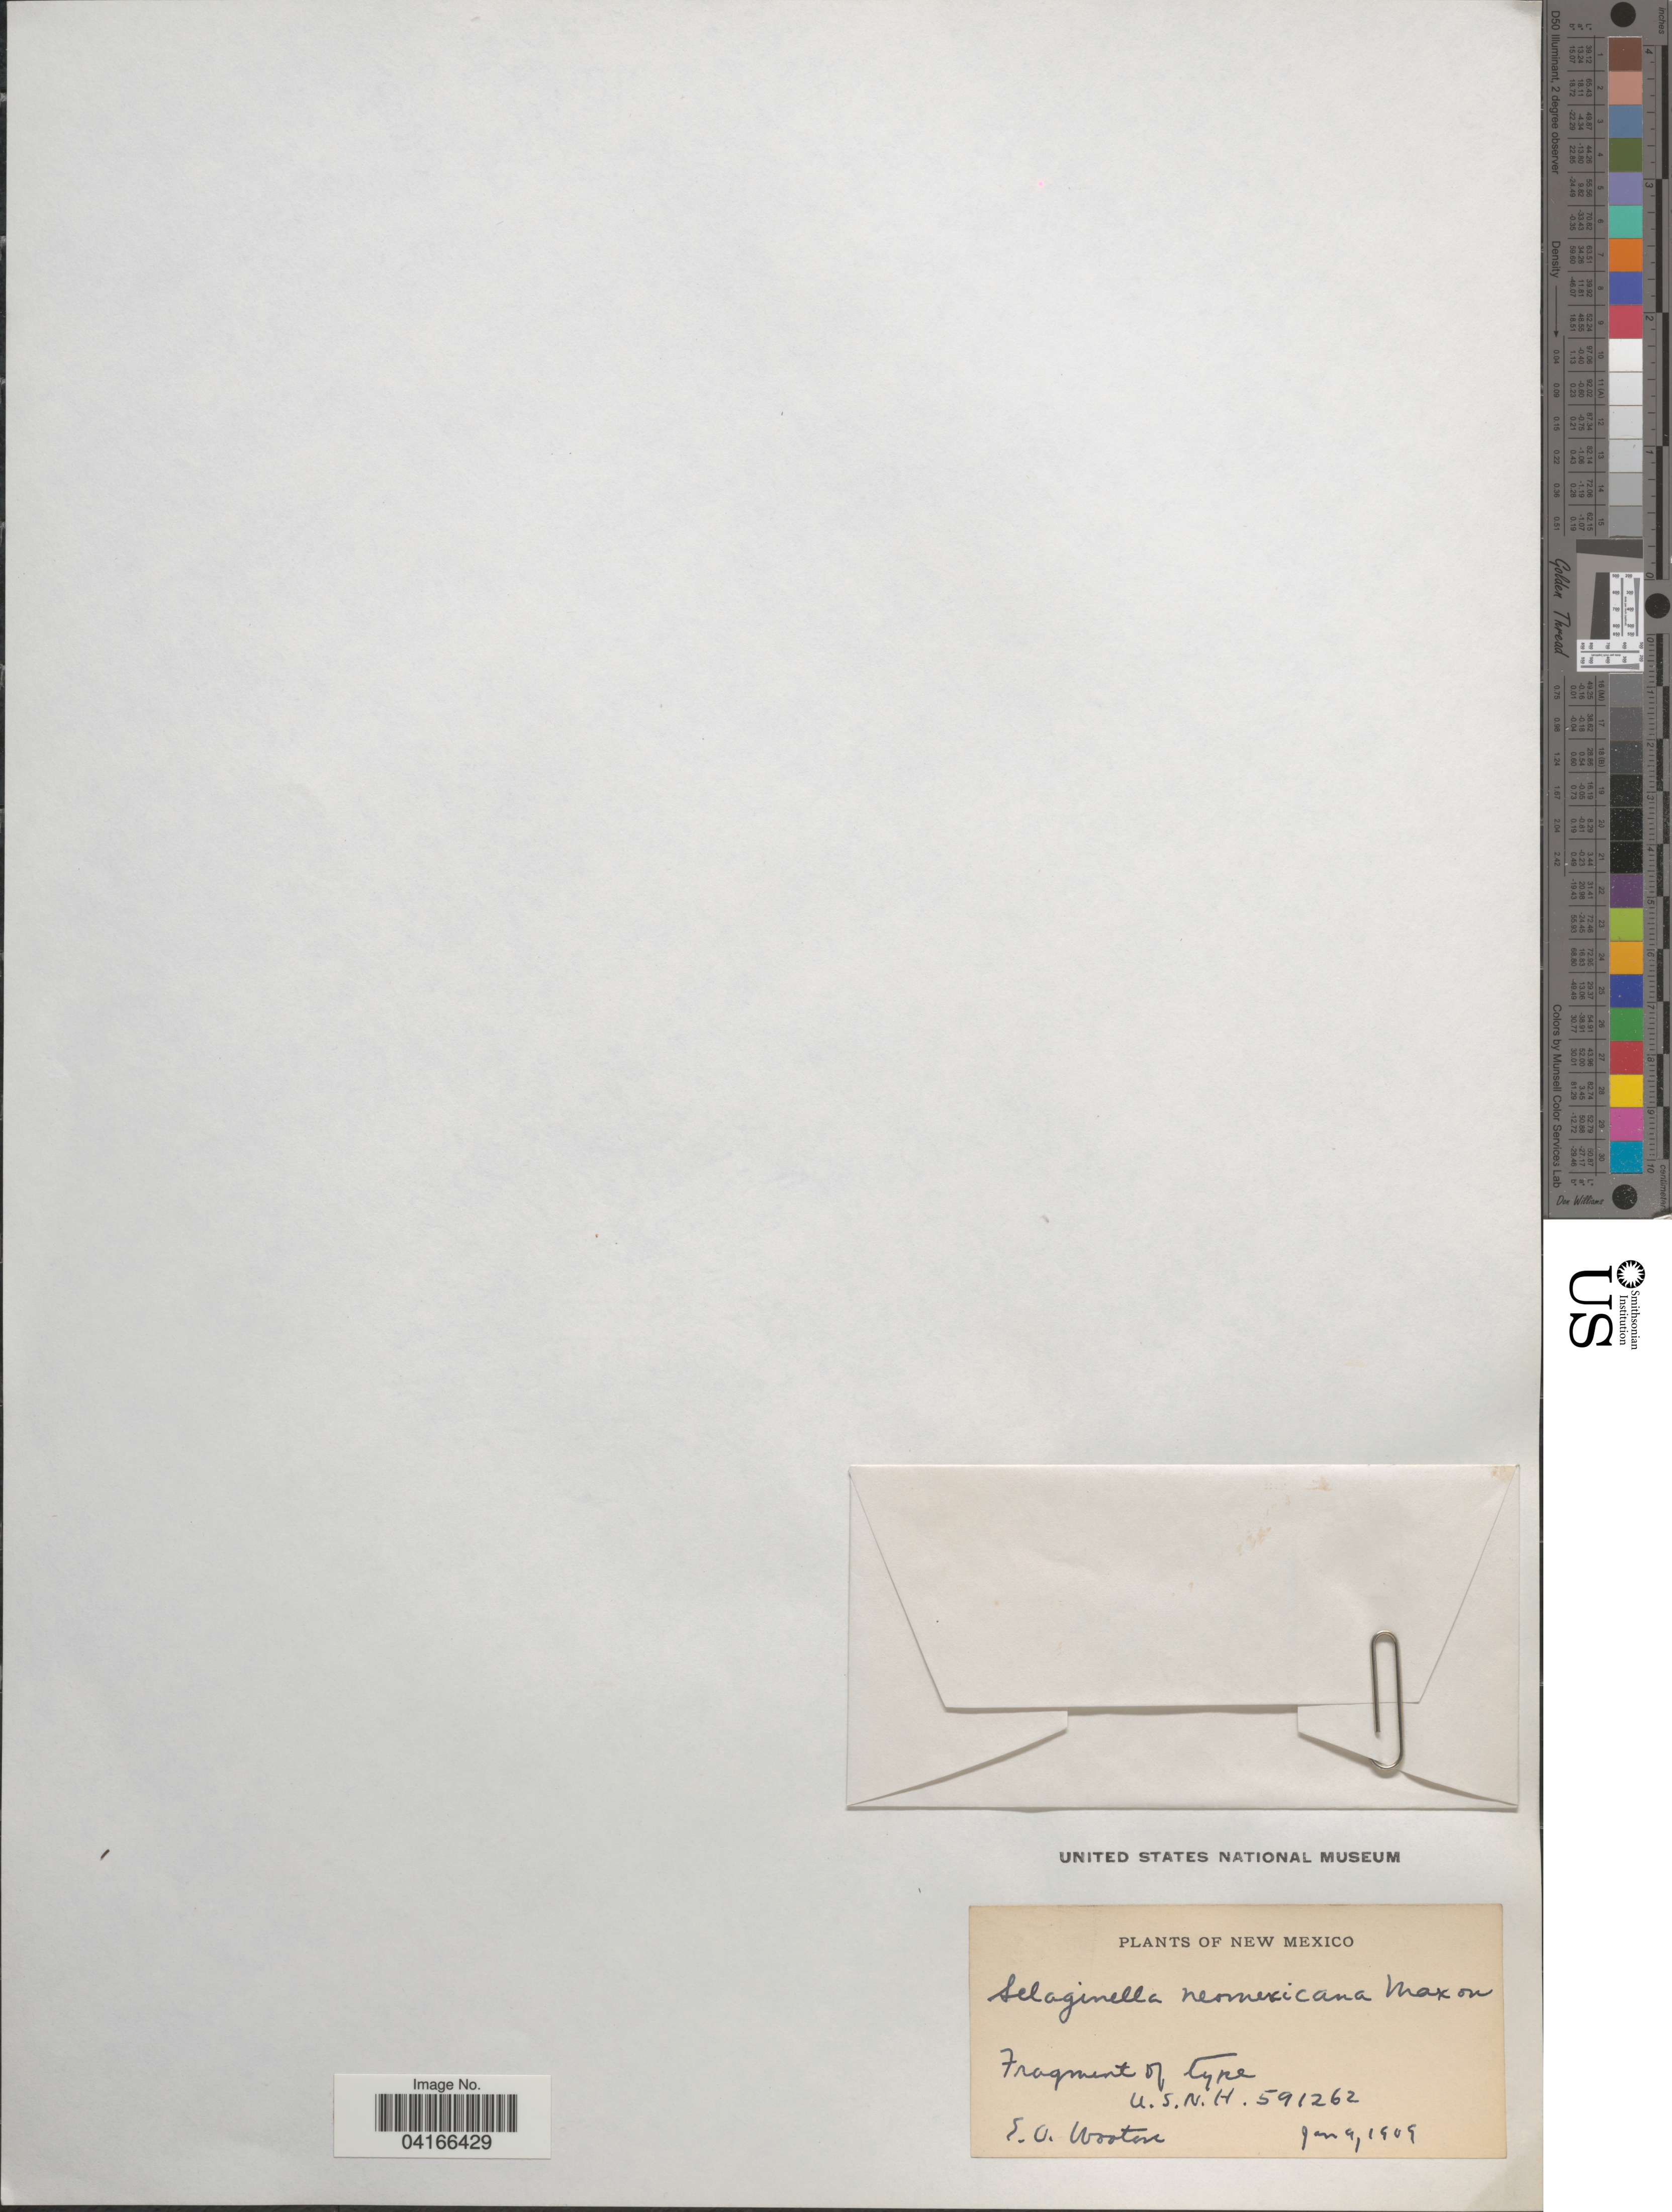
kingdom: Plantae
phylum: Tracheophyta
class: Lycopodiopsida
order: Selaginellales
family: Selaginellaceae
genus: Selaginella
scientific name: Selaginella neomexicana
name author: Maxon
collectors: E. O. Wooton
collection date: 1909-01-04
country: United States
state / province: New Mexico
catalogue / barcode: US 591262